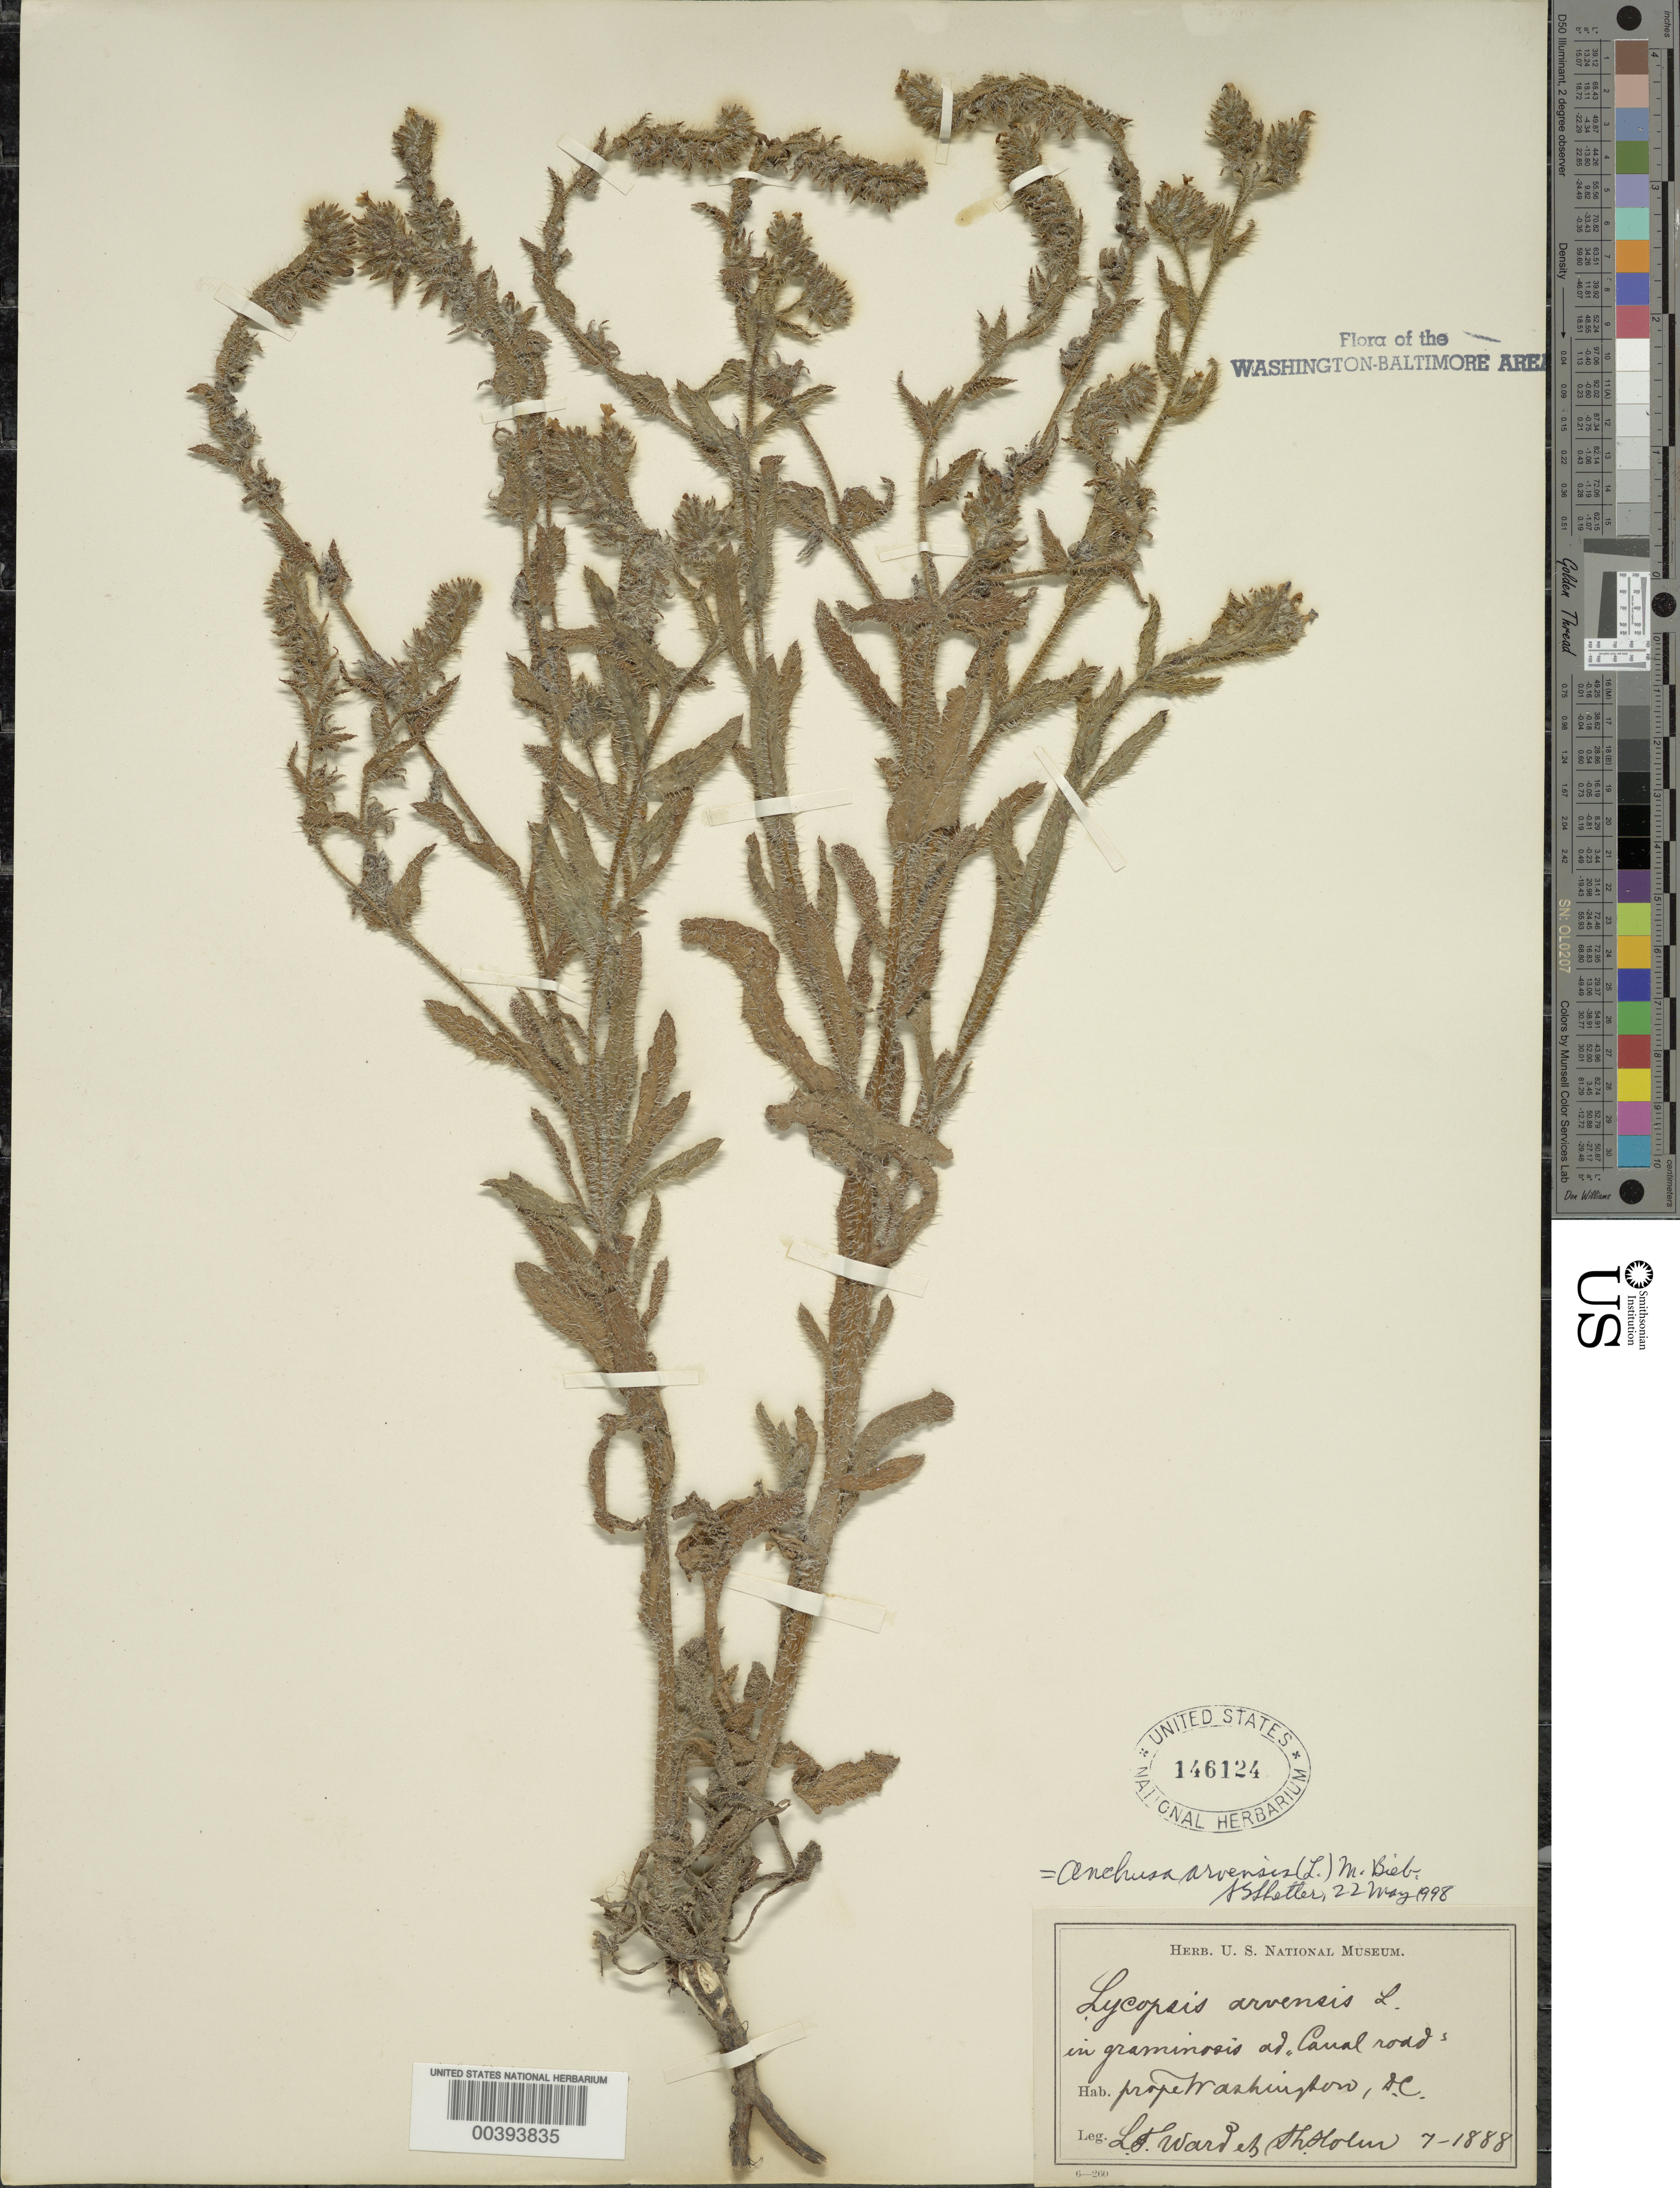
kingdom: Plantae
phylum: Tracheophyta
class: Magnoliopsida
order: Boraginales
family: Boraginaceae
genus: Anchusa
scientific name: Anchusa arvensis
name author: (L.) M. Bieb.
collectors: L. F. Ward & T. Holm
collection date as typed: Jul 1888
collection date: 1888-07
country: United States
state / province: District of Columbia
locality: Canal Road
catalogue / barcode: US 146124